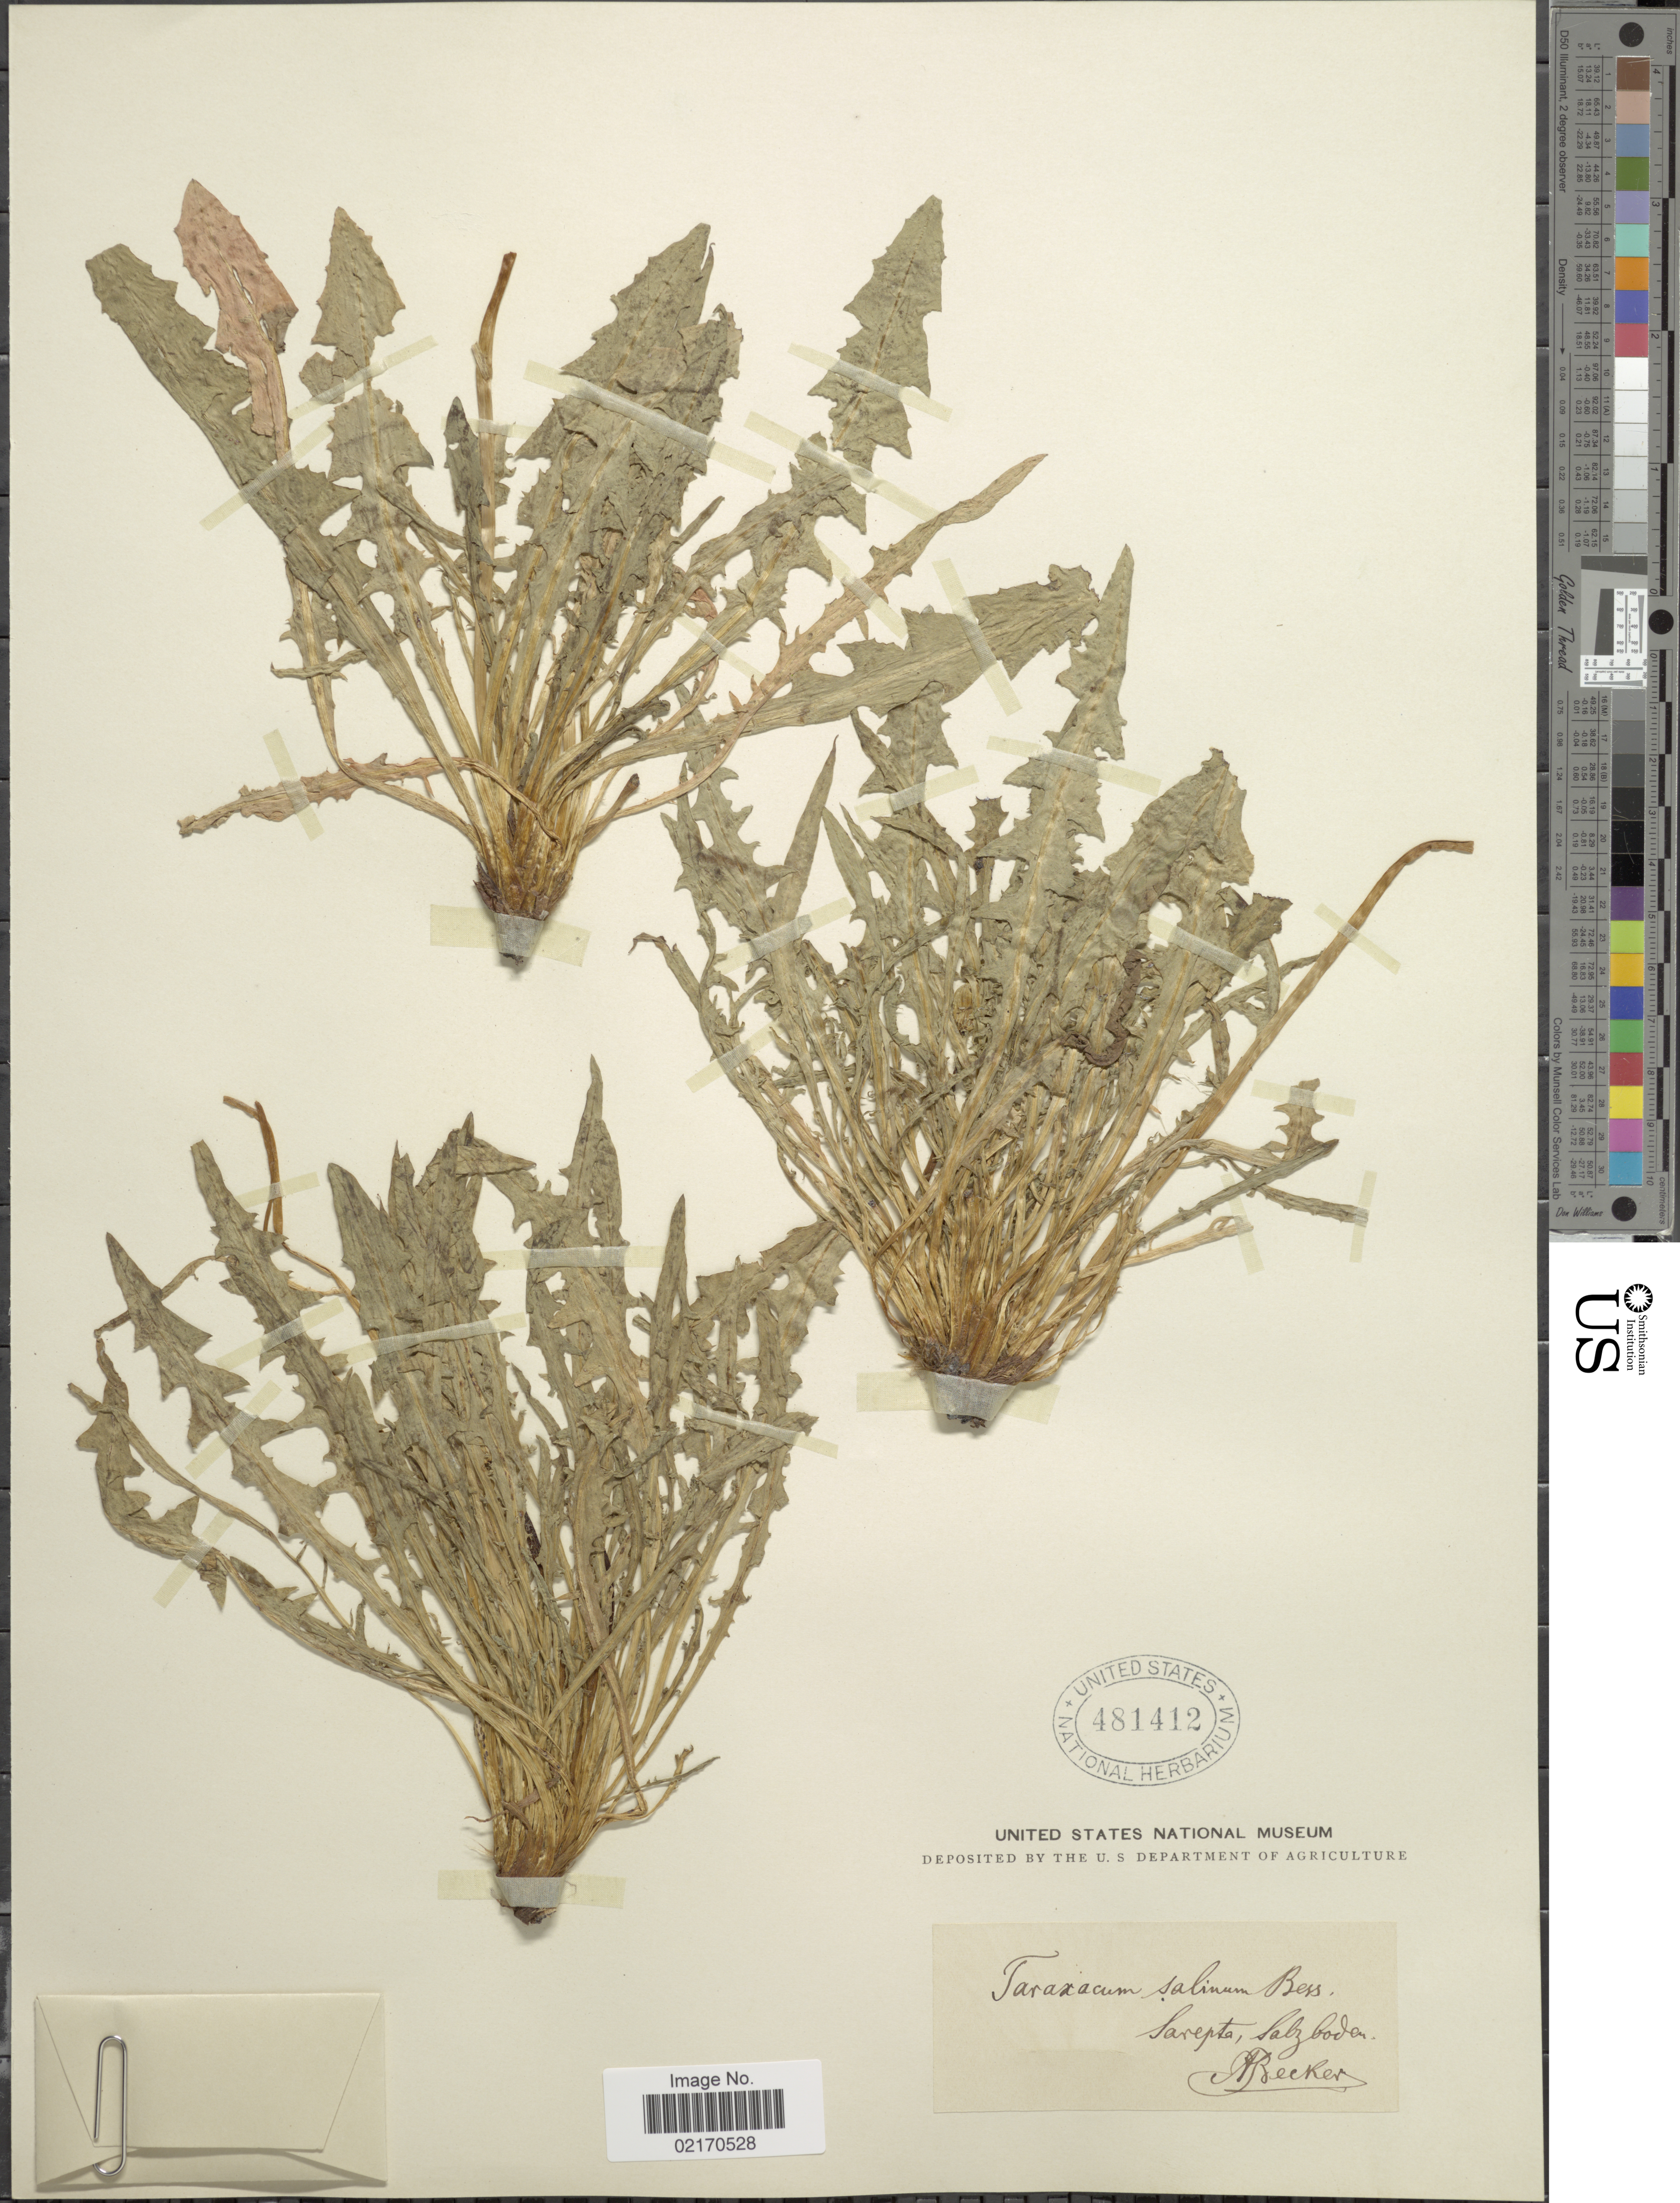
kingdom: Plantae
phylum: Tracheophyta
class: Magnoliopsida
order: Asterales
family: Asteraceae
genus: Taraxacum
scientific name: Taraxacum salinum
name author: Besser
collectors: A. Becker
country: Russian Federation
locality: Sarepta, Salzboden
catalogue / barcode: US 481412